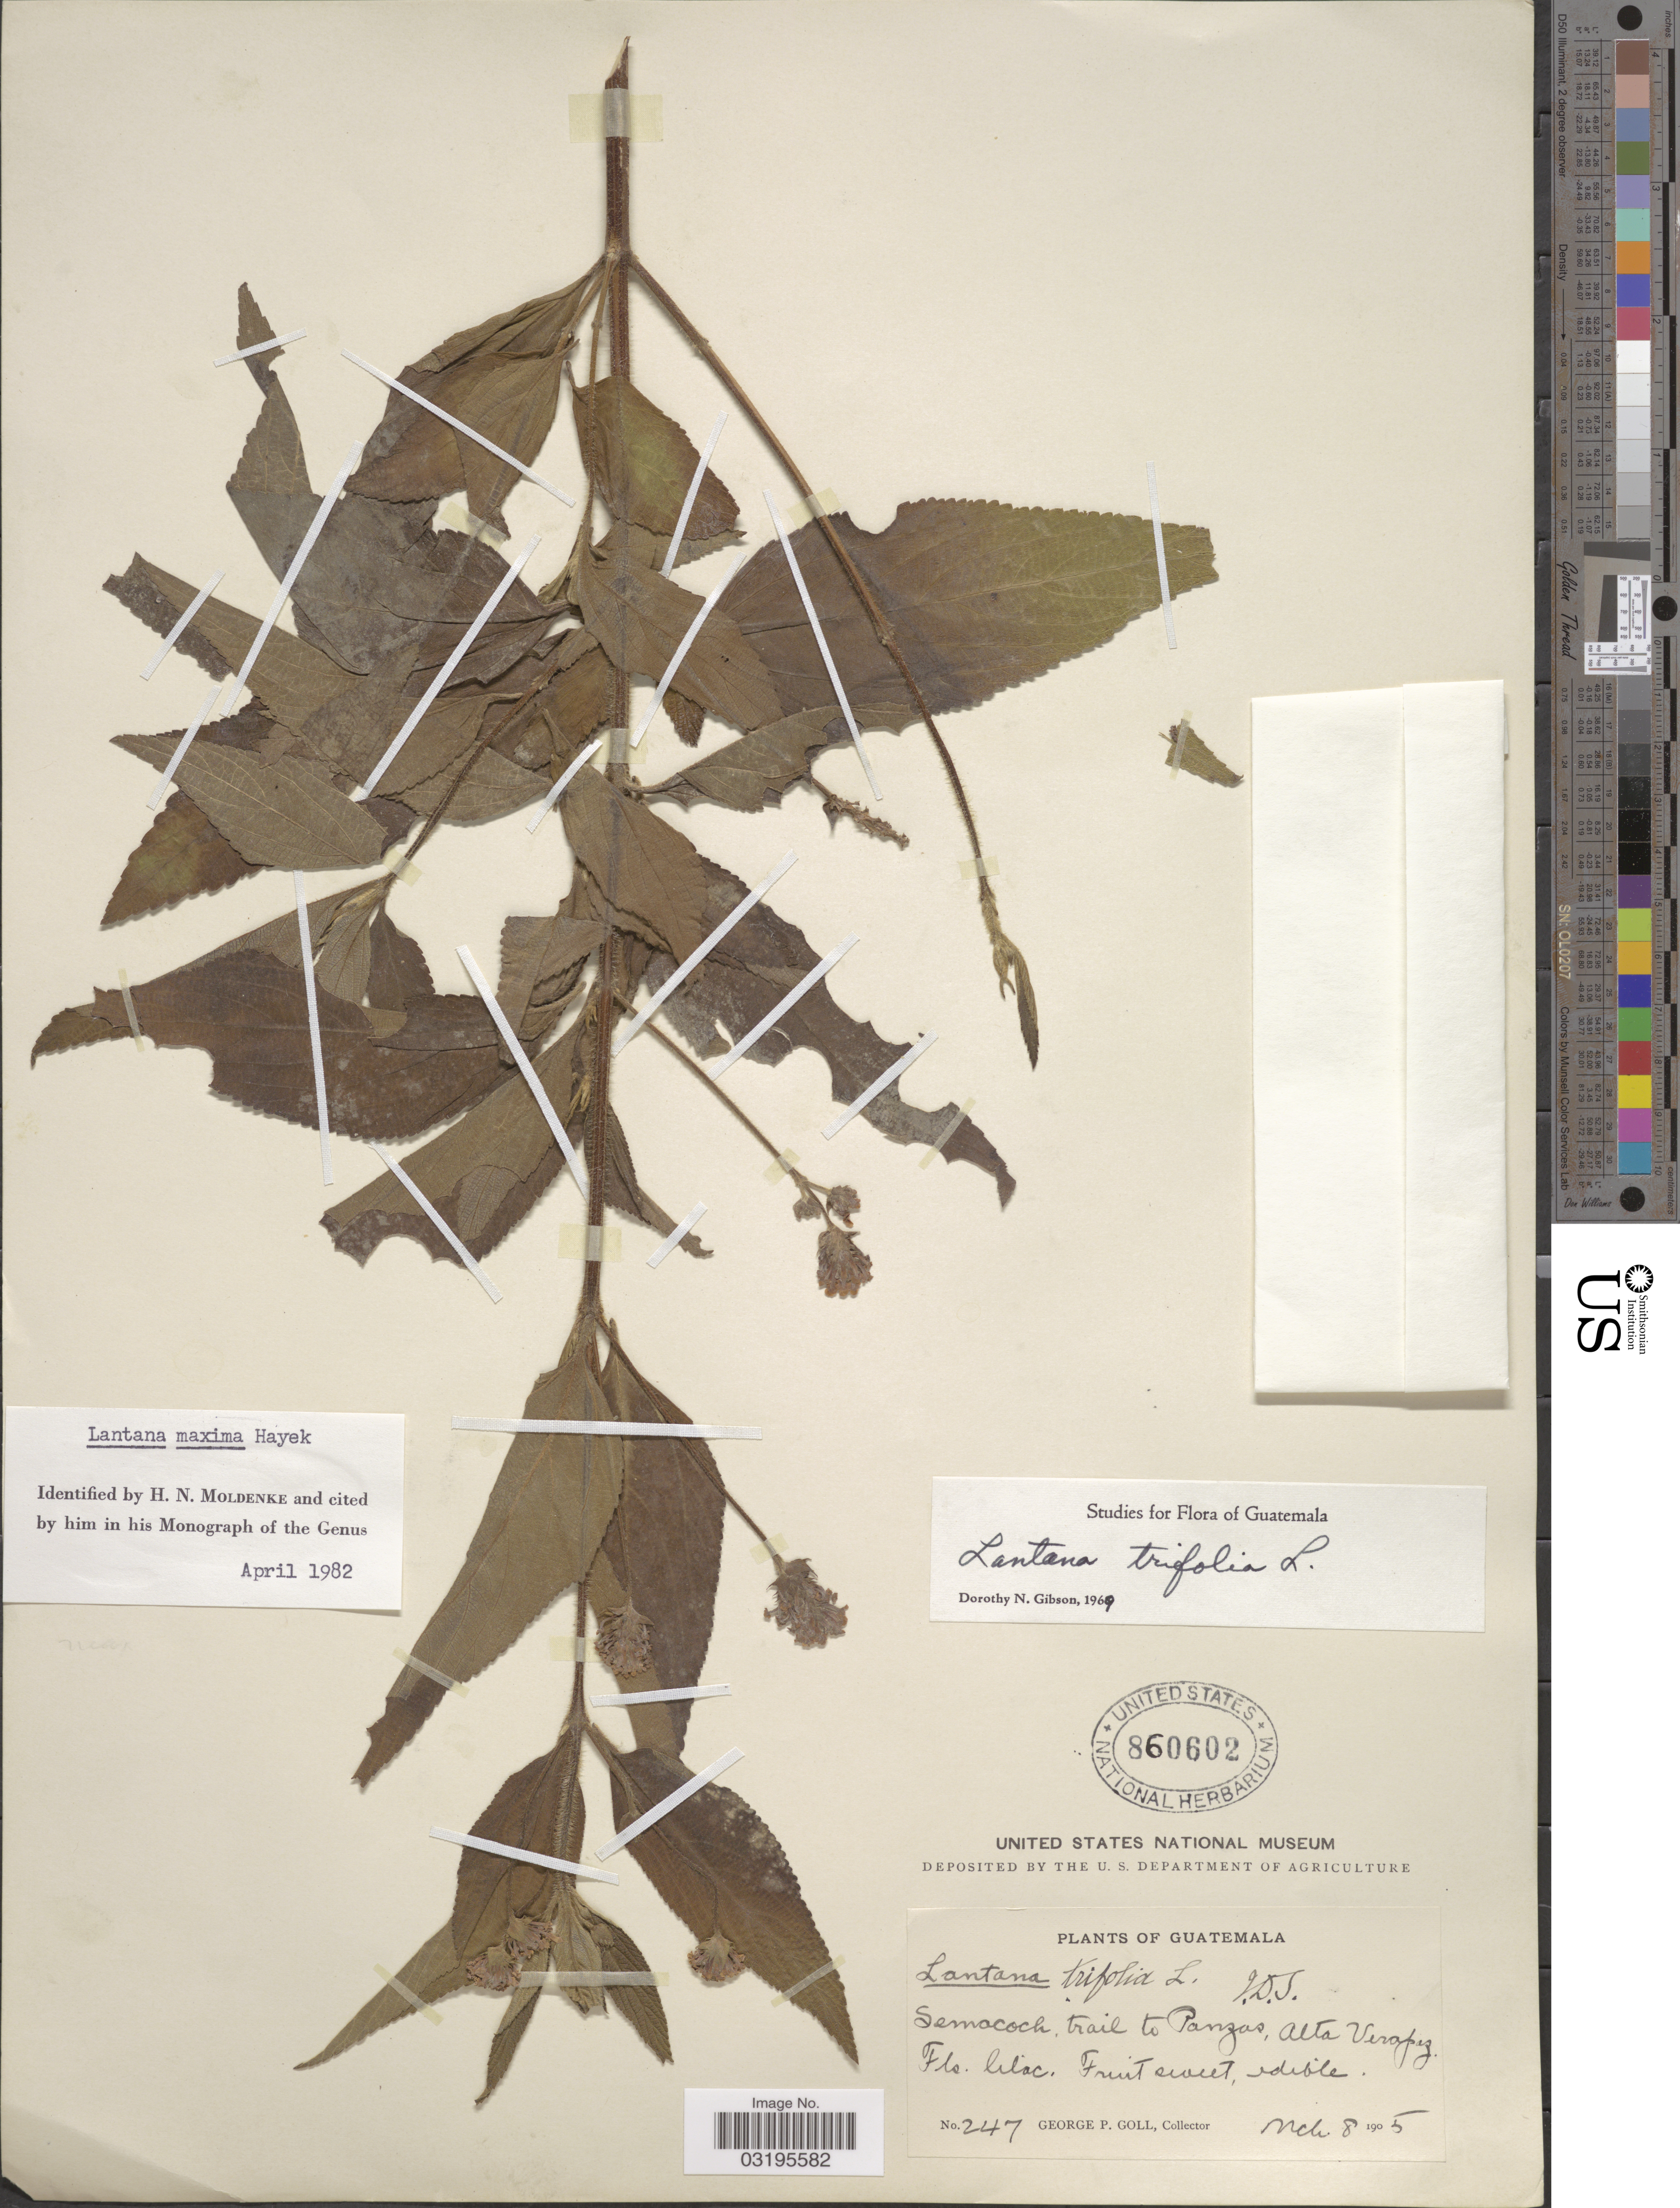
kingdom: Plantae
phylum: Tracheophyta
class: Magnoliopsida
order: Lamiales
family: Verbenaceae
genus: Lantana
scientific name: Lantana maxima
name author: Hayek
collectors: G. P. Goll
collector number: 247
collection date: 1905-03-08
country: Guatemala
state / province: Alta Verapaz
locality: Semacoch, trail to Panzas.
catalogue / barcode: US 860602